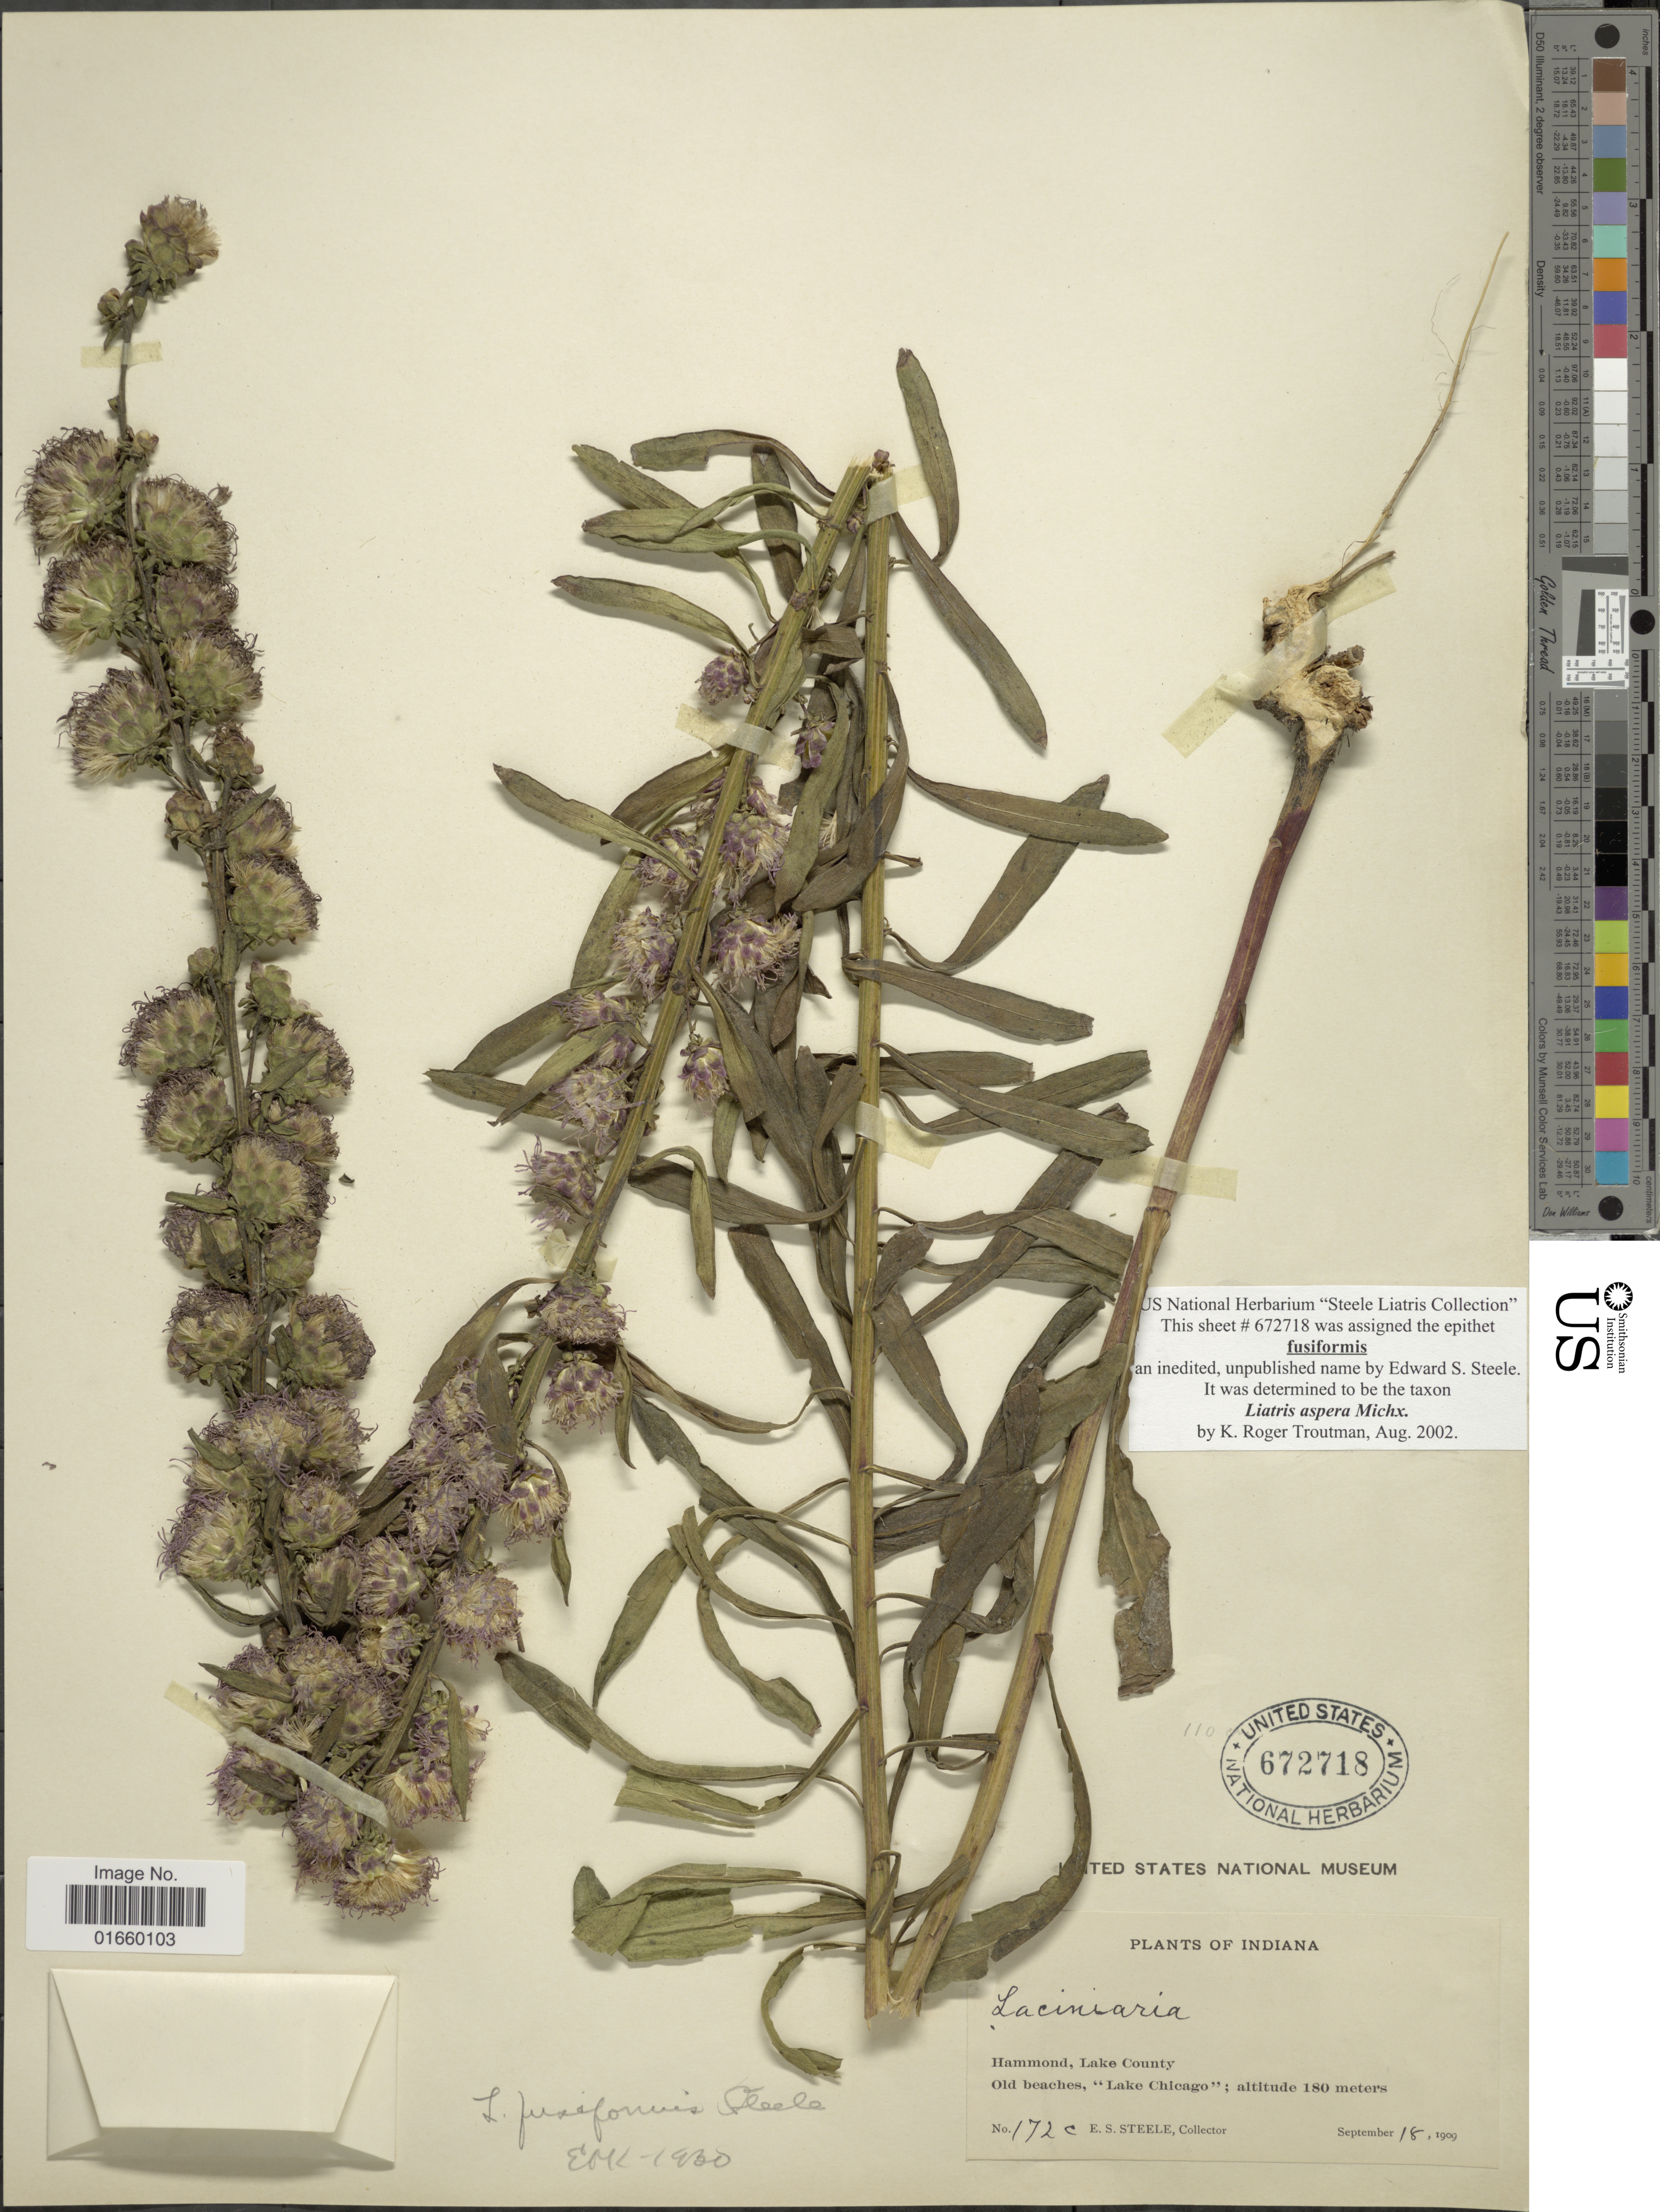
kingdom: Plantae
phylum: Tracheophyta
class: Magnoliopsida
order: Asterales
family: Asteraceae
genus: Liatris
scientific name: Liatris aspera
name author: Michx.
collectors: E. Steele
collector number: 172c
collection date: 1909-09-18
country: United States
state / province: Indiana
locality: Hammond, Lake County, Old Beaches, "Lake Chicago"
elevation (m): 180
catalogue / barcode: US 672718